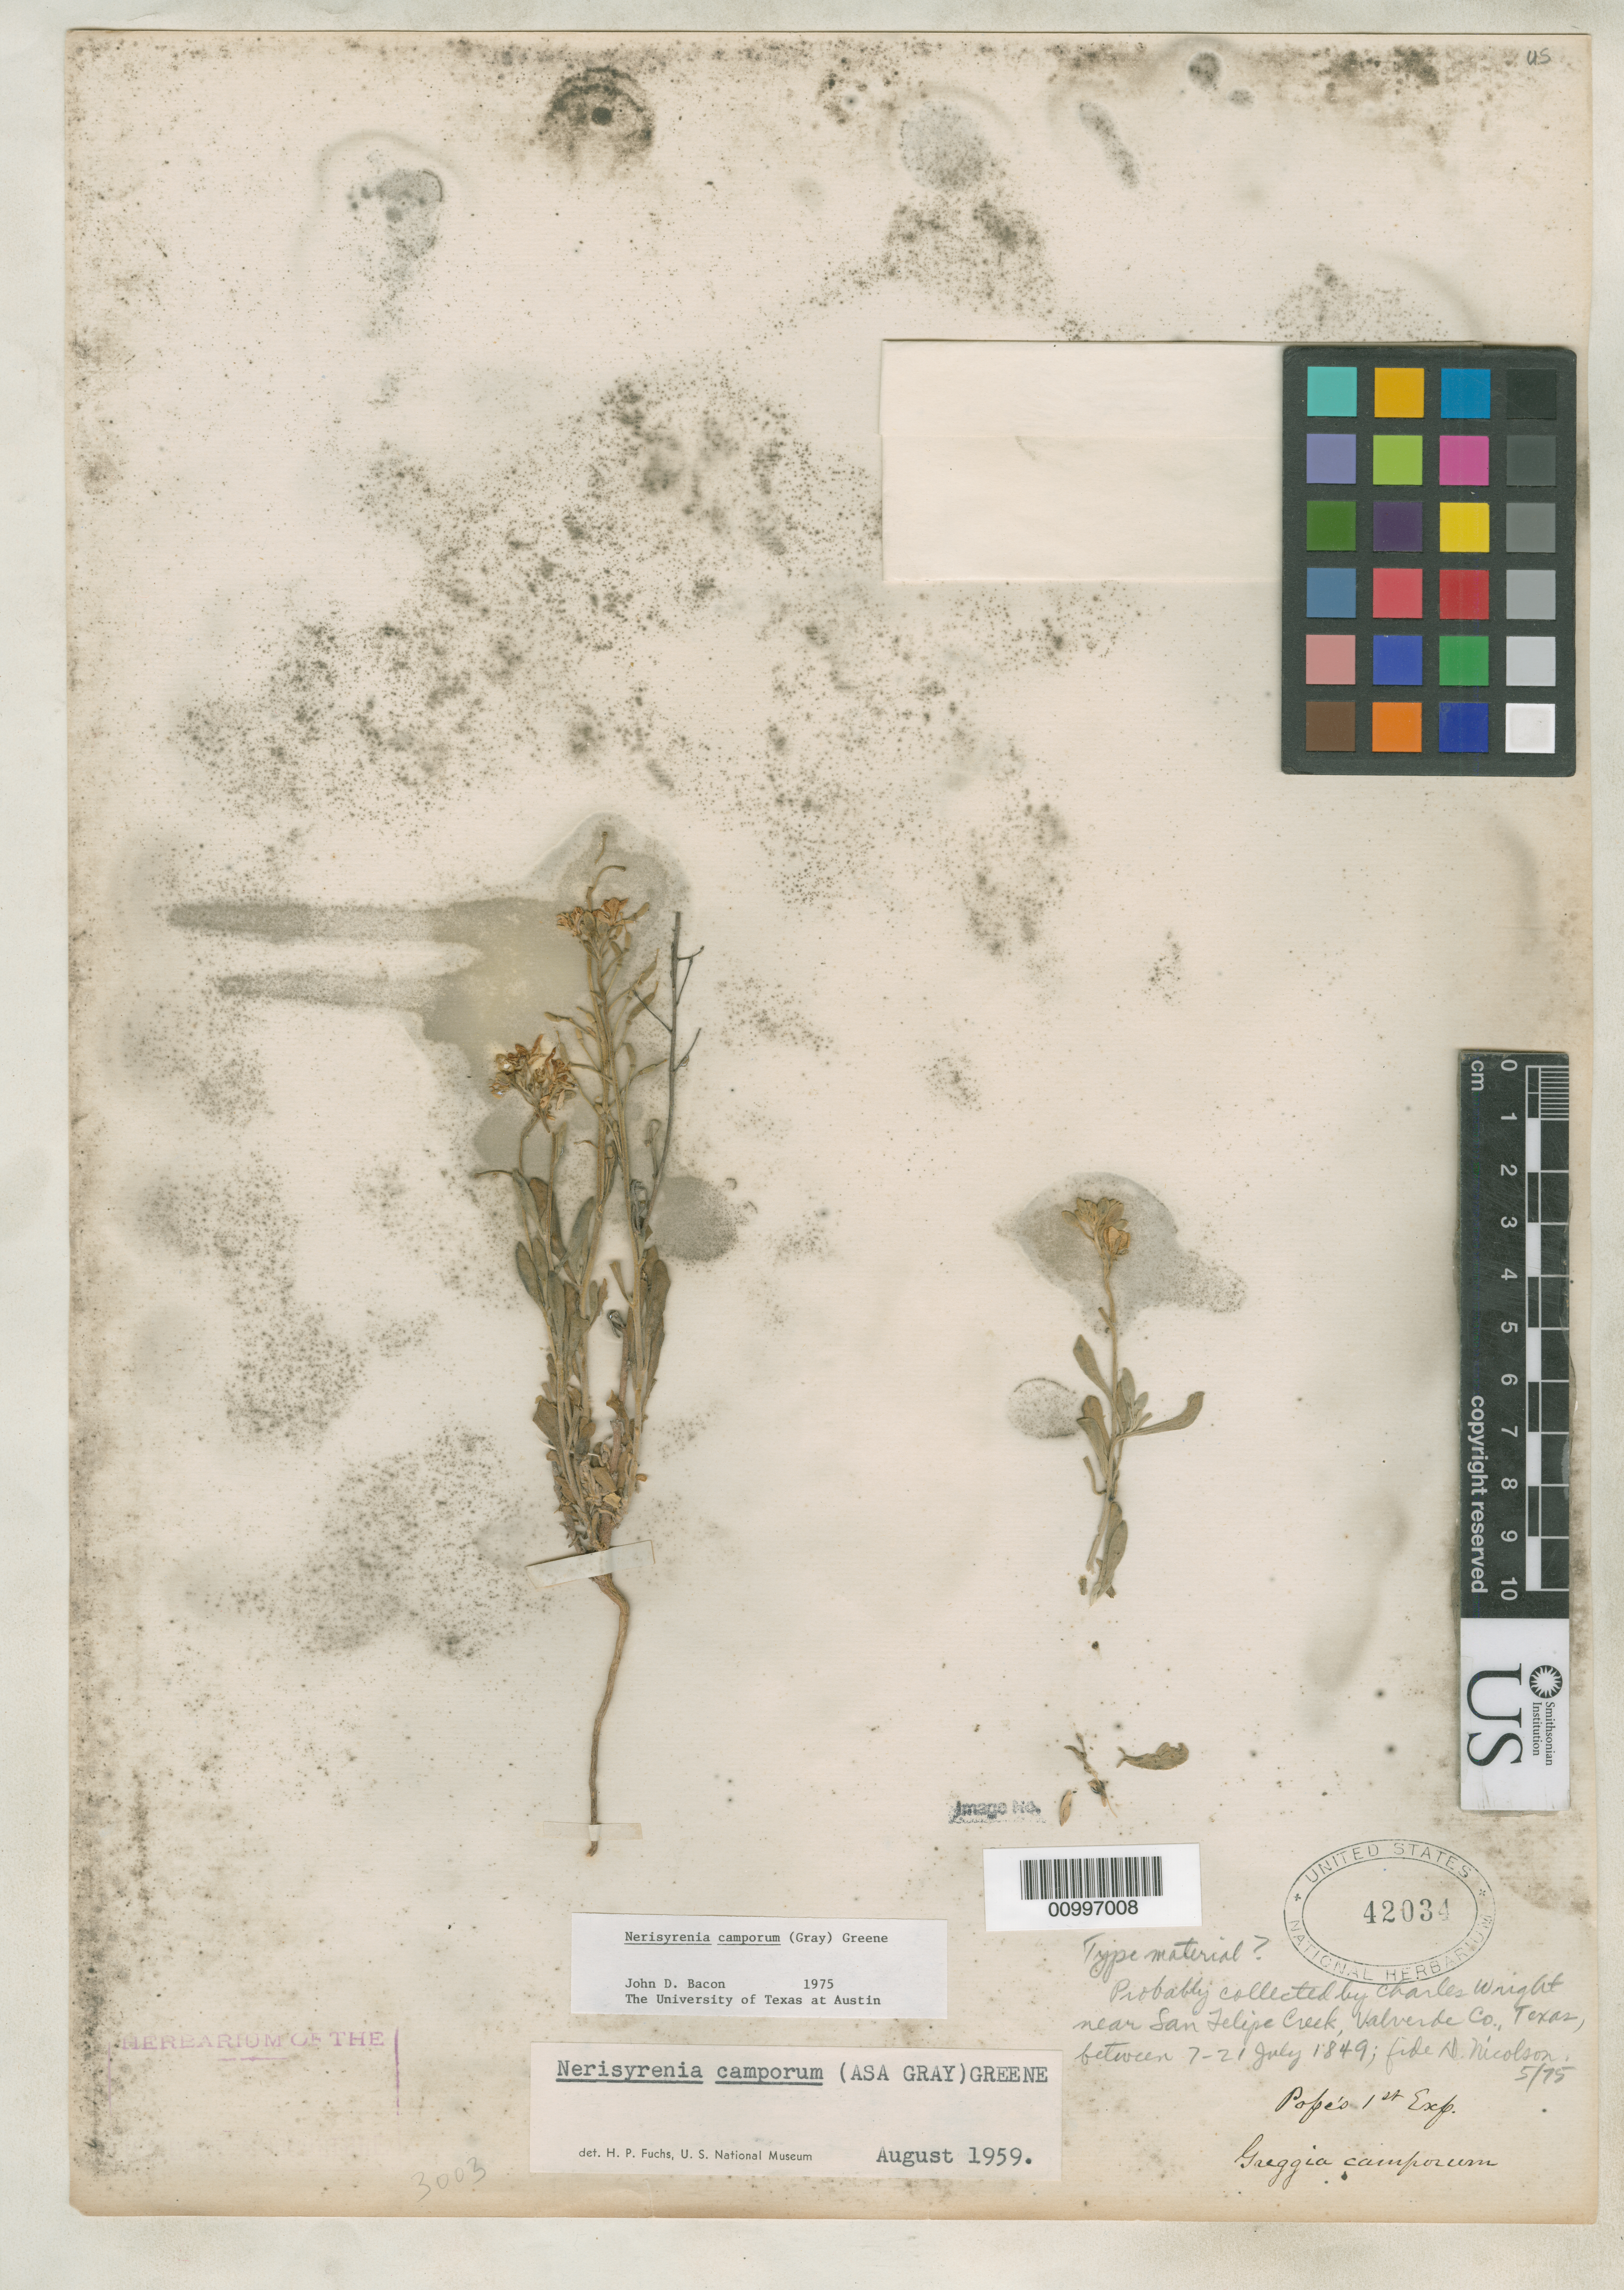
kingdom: Plantae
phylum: Tracheophyta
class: Magnoliopsida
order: Brassicales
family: Brassicaceae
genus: Greggia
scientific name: Greggia camporum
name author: A. Gray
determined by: Bacon, J. D.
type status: Possible Syntype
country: United States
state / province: Texas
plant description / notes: "Pope's 1st Exp.; Greggia camporum". Annotated in unknown hand, "Type material? Probably collected by Charles Wright near San Felipe Creek, Valverde Co., Texas, between 7-21 July 1849; fide D. Nicolson, 5/75"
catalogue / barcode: US 42034